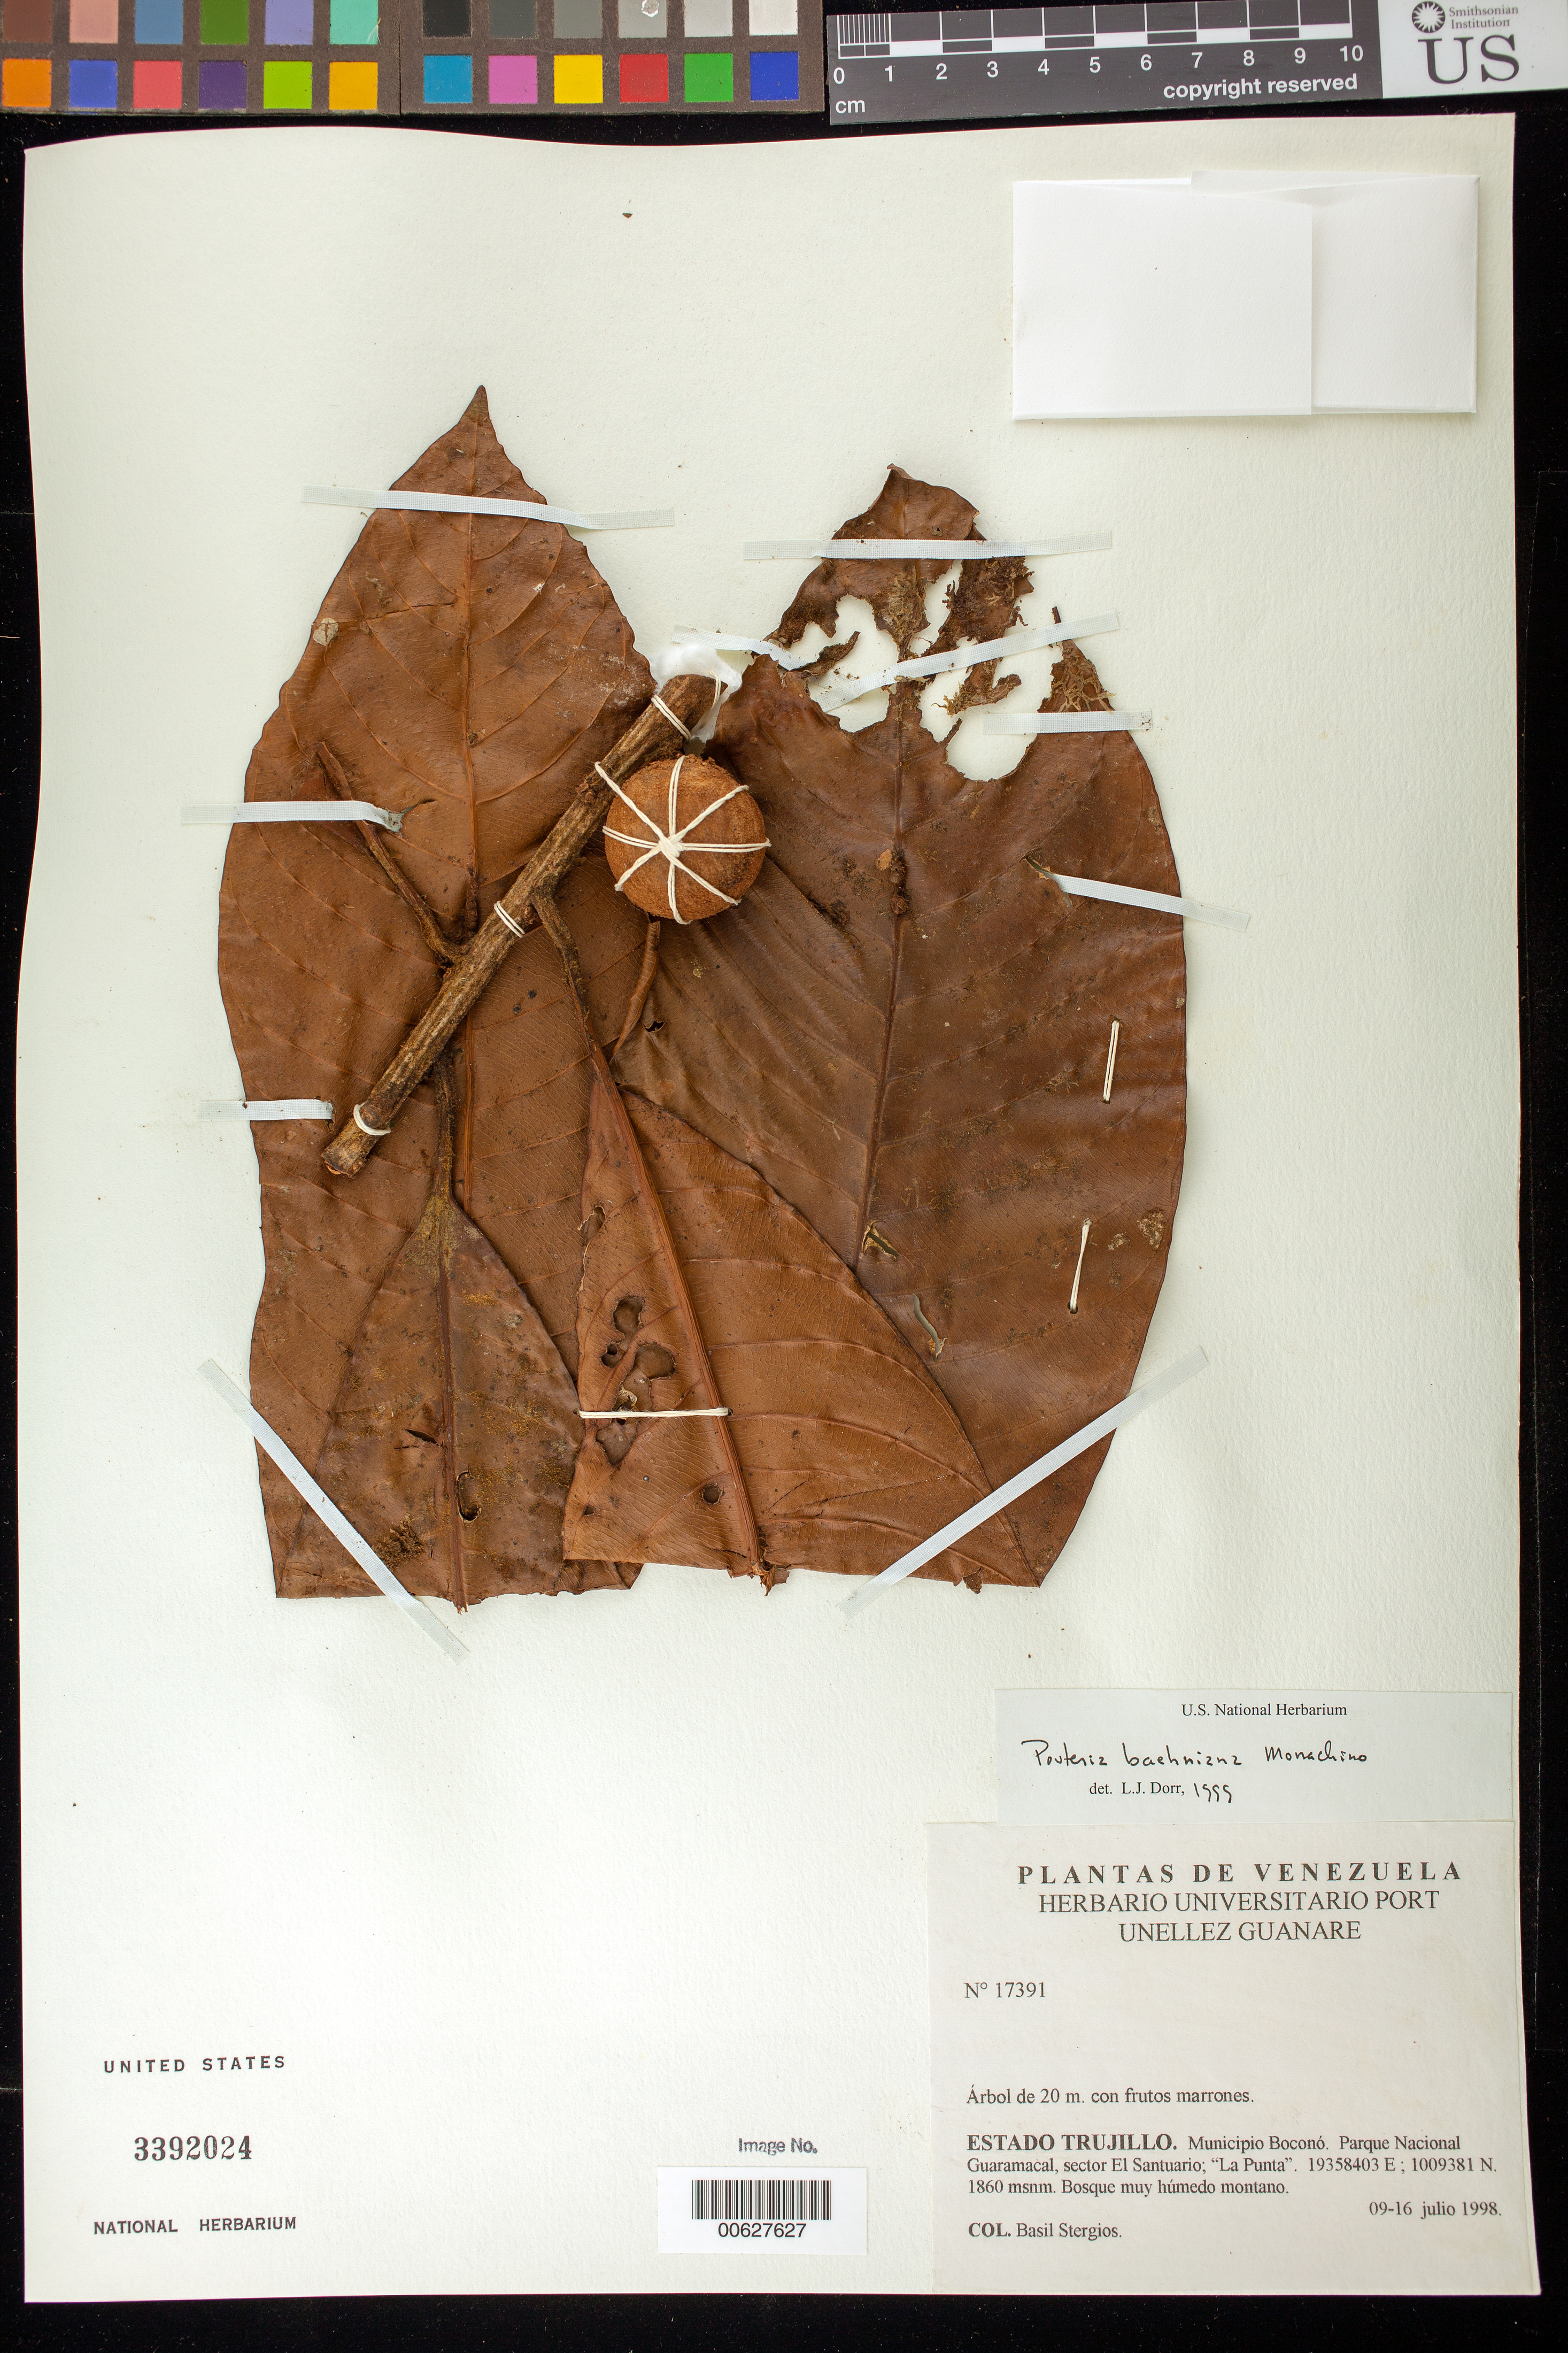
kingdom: Plantae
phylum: Tracheophyta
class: Magnoliopsida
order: Ericales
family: Sapotaceae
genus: Pouteria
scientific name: Pouteria baehniana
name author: Monach.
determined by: Dorr, L. J., (BOT), Smithsonian Institution - National Museum of Natural History (UNITED STATES)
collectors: B. G. Stergios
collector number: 17391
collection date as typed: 09 Jul 1998 to 16 Jul 1998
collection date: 1998-07-09/1998-07-16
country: Venezuela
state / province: Trujillo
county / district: Boconó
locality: Parque Nacional Guaramacal, Sector El Santuario, La Punta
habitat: Bosque muy húmedo montano.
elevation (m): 1860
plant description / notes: MO, PORT, US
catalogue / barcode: US 3392024